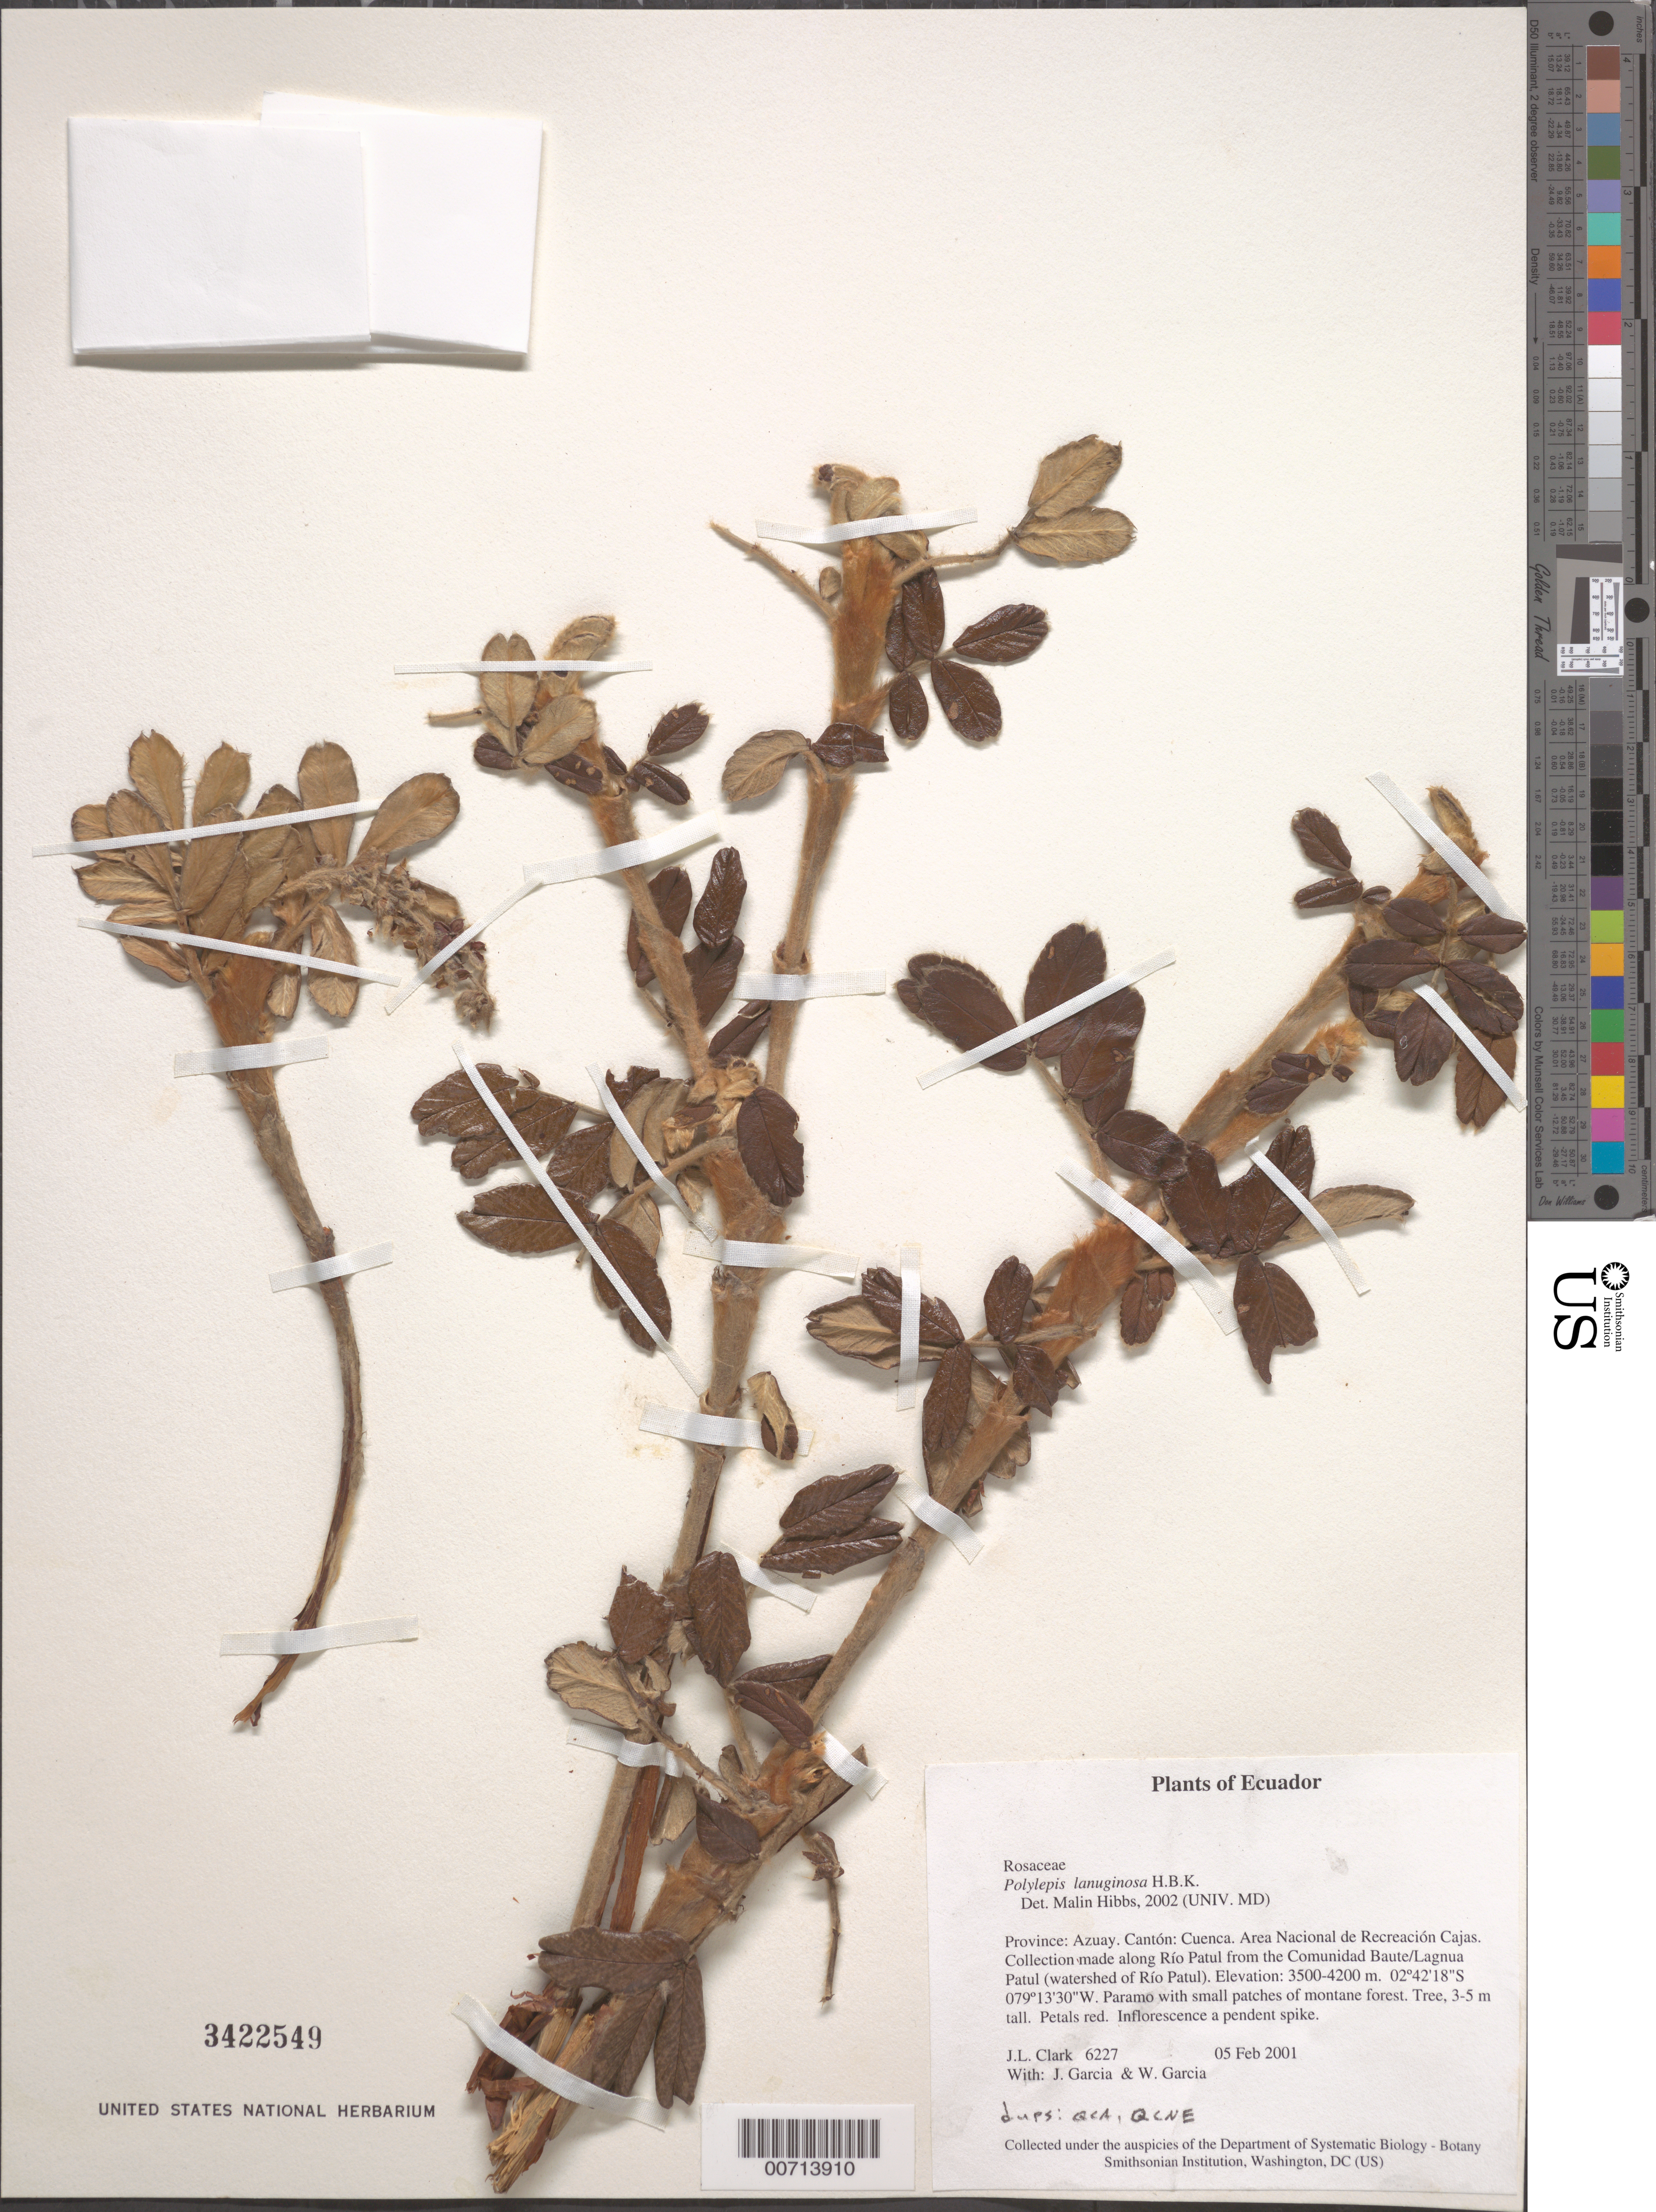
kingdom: Plantae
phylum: Tracheophyta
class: Magnoliopsida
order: Rosales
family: Rosaceae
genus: Polylepis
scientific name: Polylepis lanuginosa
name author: Kunth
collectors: J. L. Clark, J. Garcia & W. Garcia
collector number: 6227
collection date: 2001-02-05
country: Ecuador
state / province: Azuay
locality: Cantón: Cuenca. Area Nacional de Recreación Cajas. Along Río Patul from the Comunidad Baute/Lagnua Patul (watershed of Río Patul).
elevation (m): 3500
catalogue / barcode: US 3422549